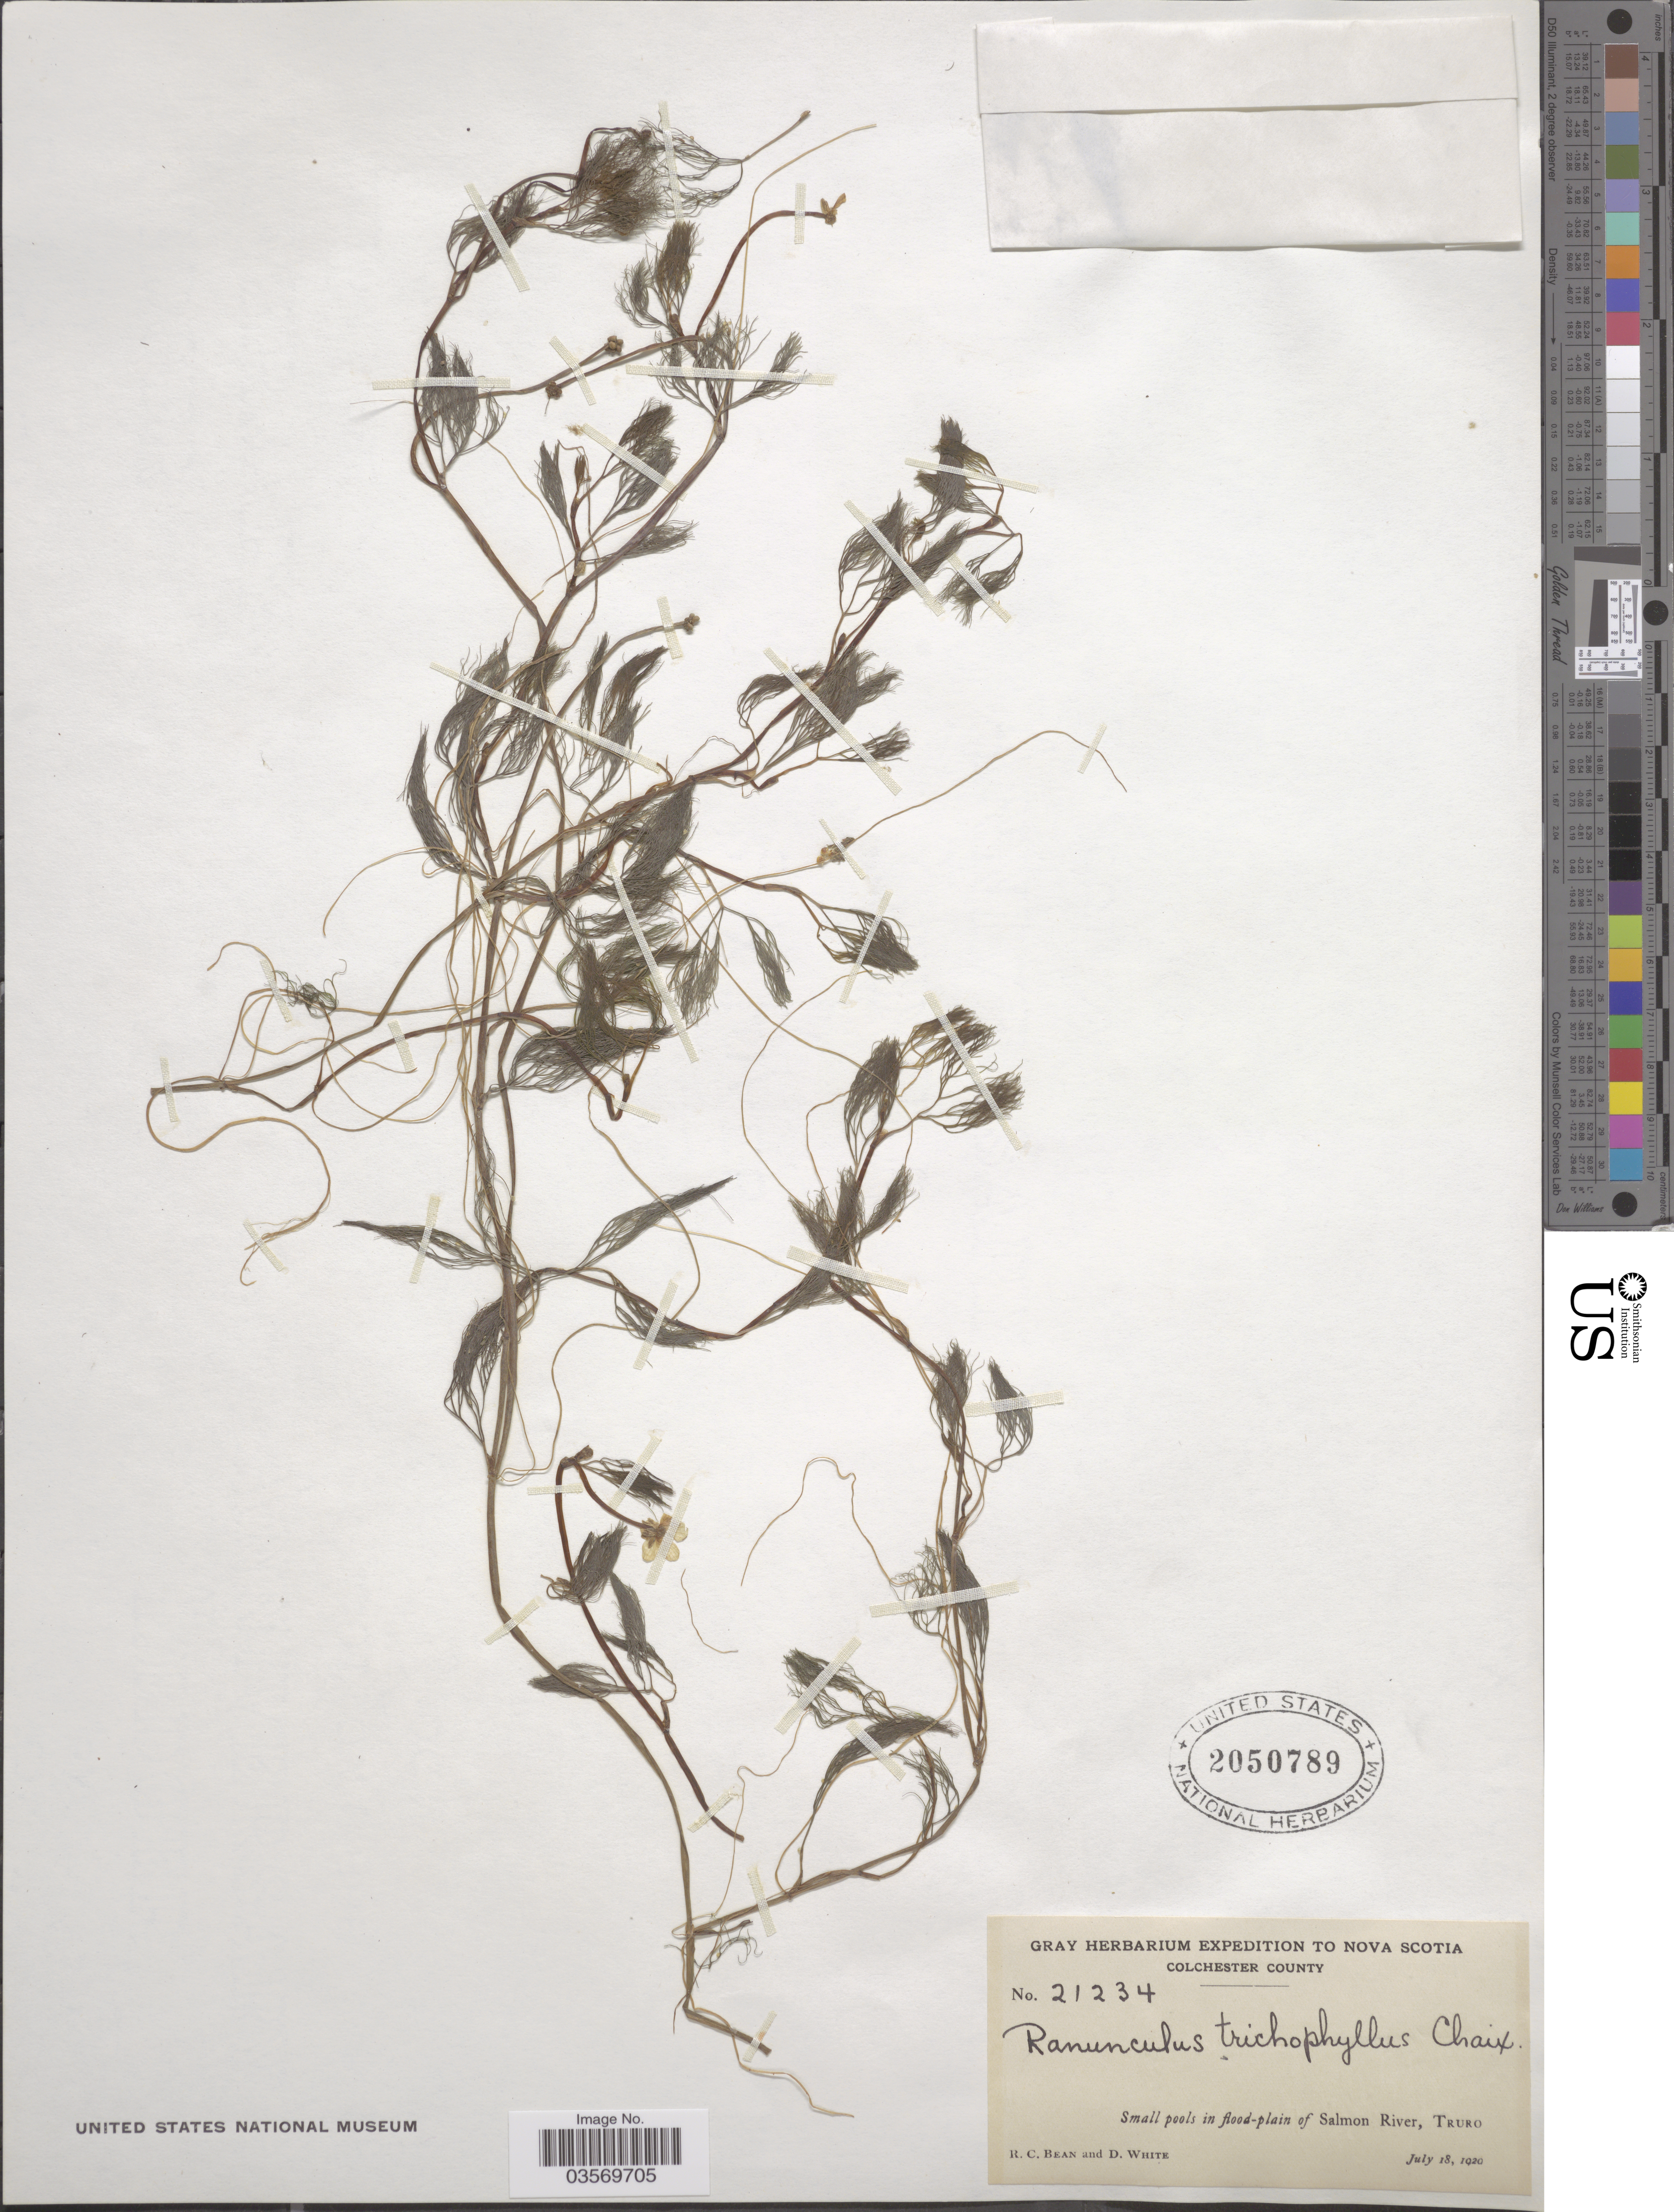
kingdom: Plantae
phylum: Tracheophyta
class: Magnoliopsida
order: Ranunculales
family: Ranunculaceae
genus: Ranunculus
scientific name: Ranunculus trichophyllus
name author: Chaix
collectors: R. Bean & D. White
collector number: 21234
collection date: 1920-07-18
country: Canada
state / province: Nova Scotia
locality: Colchester County. Small pools in flood-plain of Salmon River, Truro.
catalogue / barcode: US 2050789